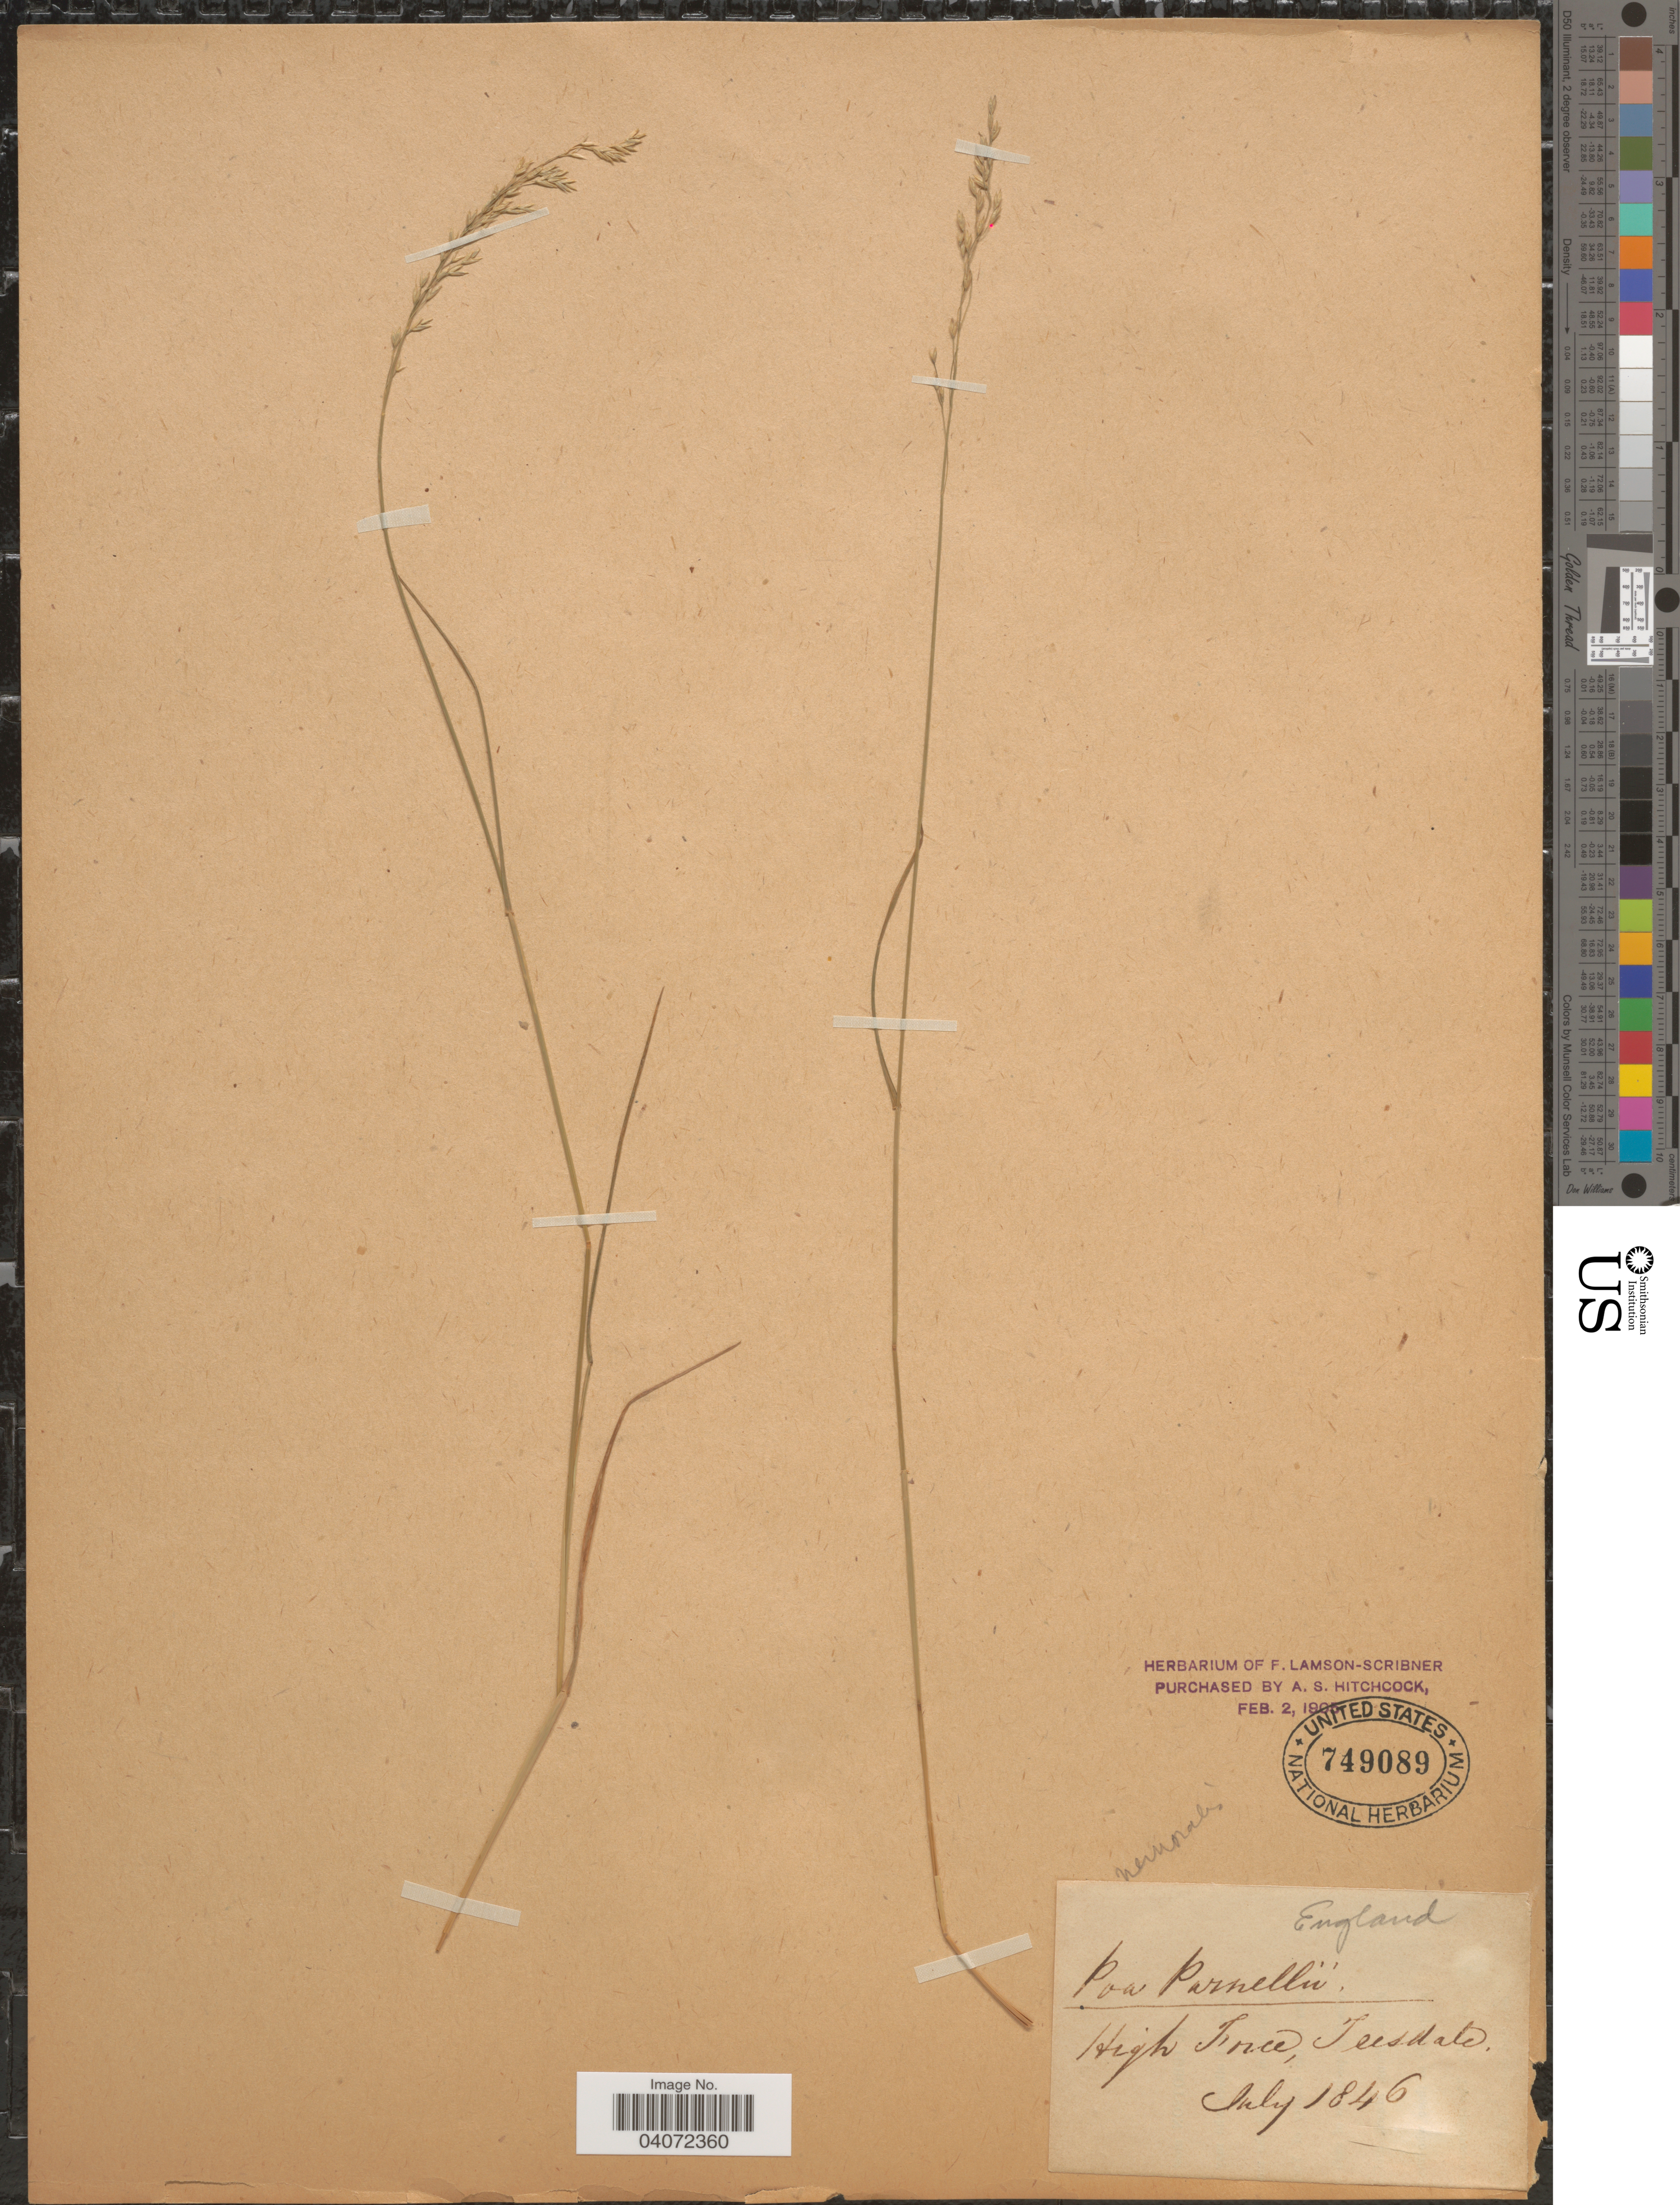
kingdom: Plantae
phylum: Tracheophyta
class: Liliopsida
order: Poales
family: Poaceae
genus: Poa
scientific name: Poa nemoralis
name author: L.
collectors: ex herb. F. Lamson Scribner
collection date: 1846-07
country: United Kingdom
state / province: England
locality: High Force, Teesdale.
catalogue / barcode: US 749089